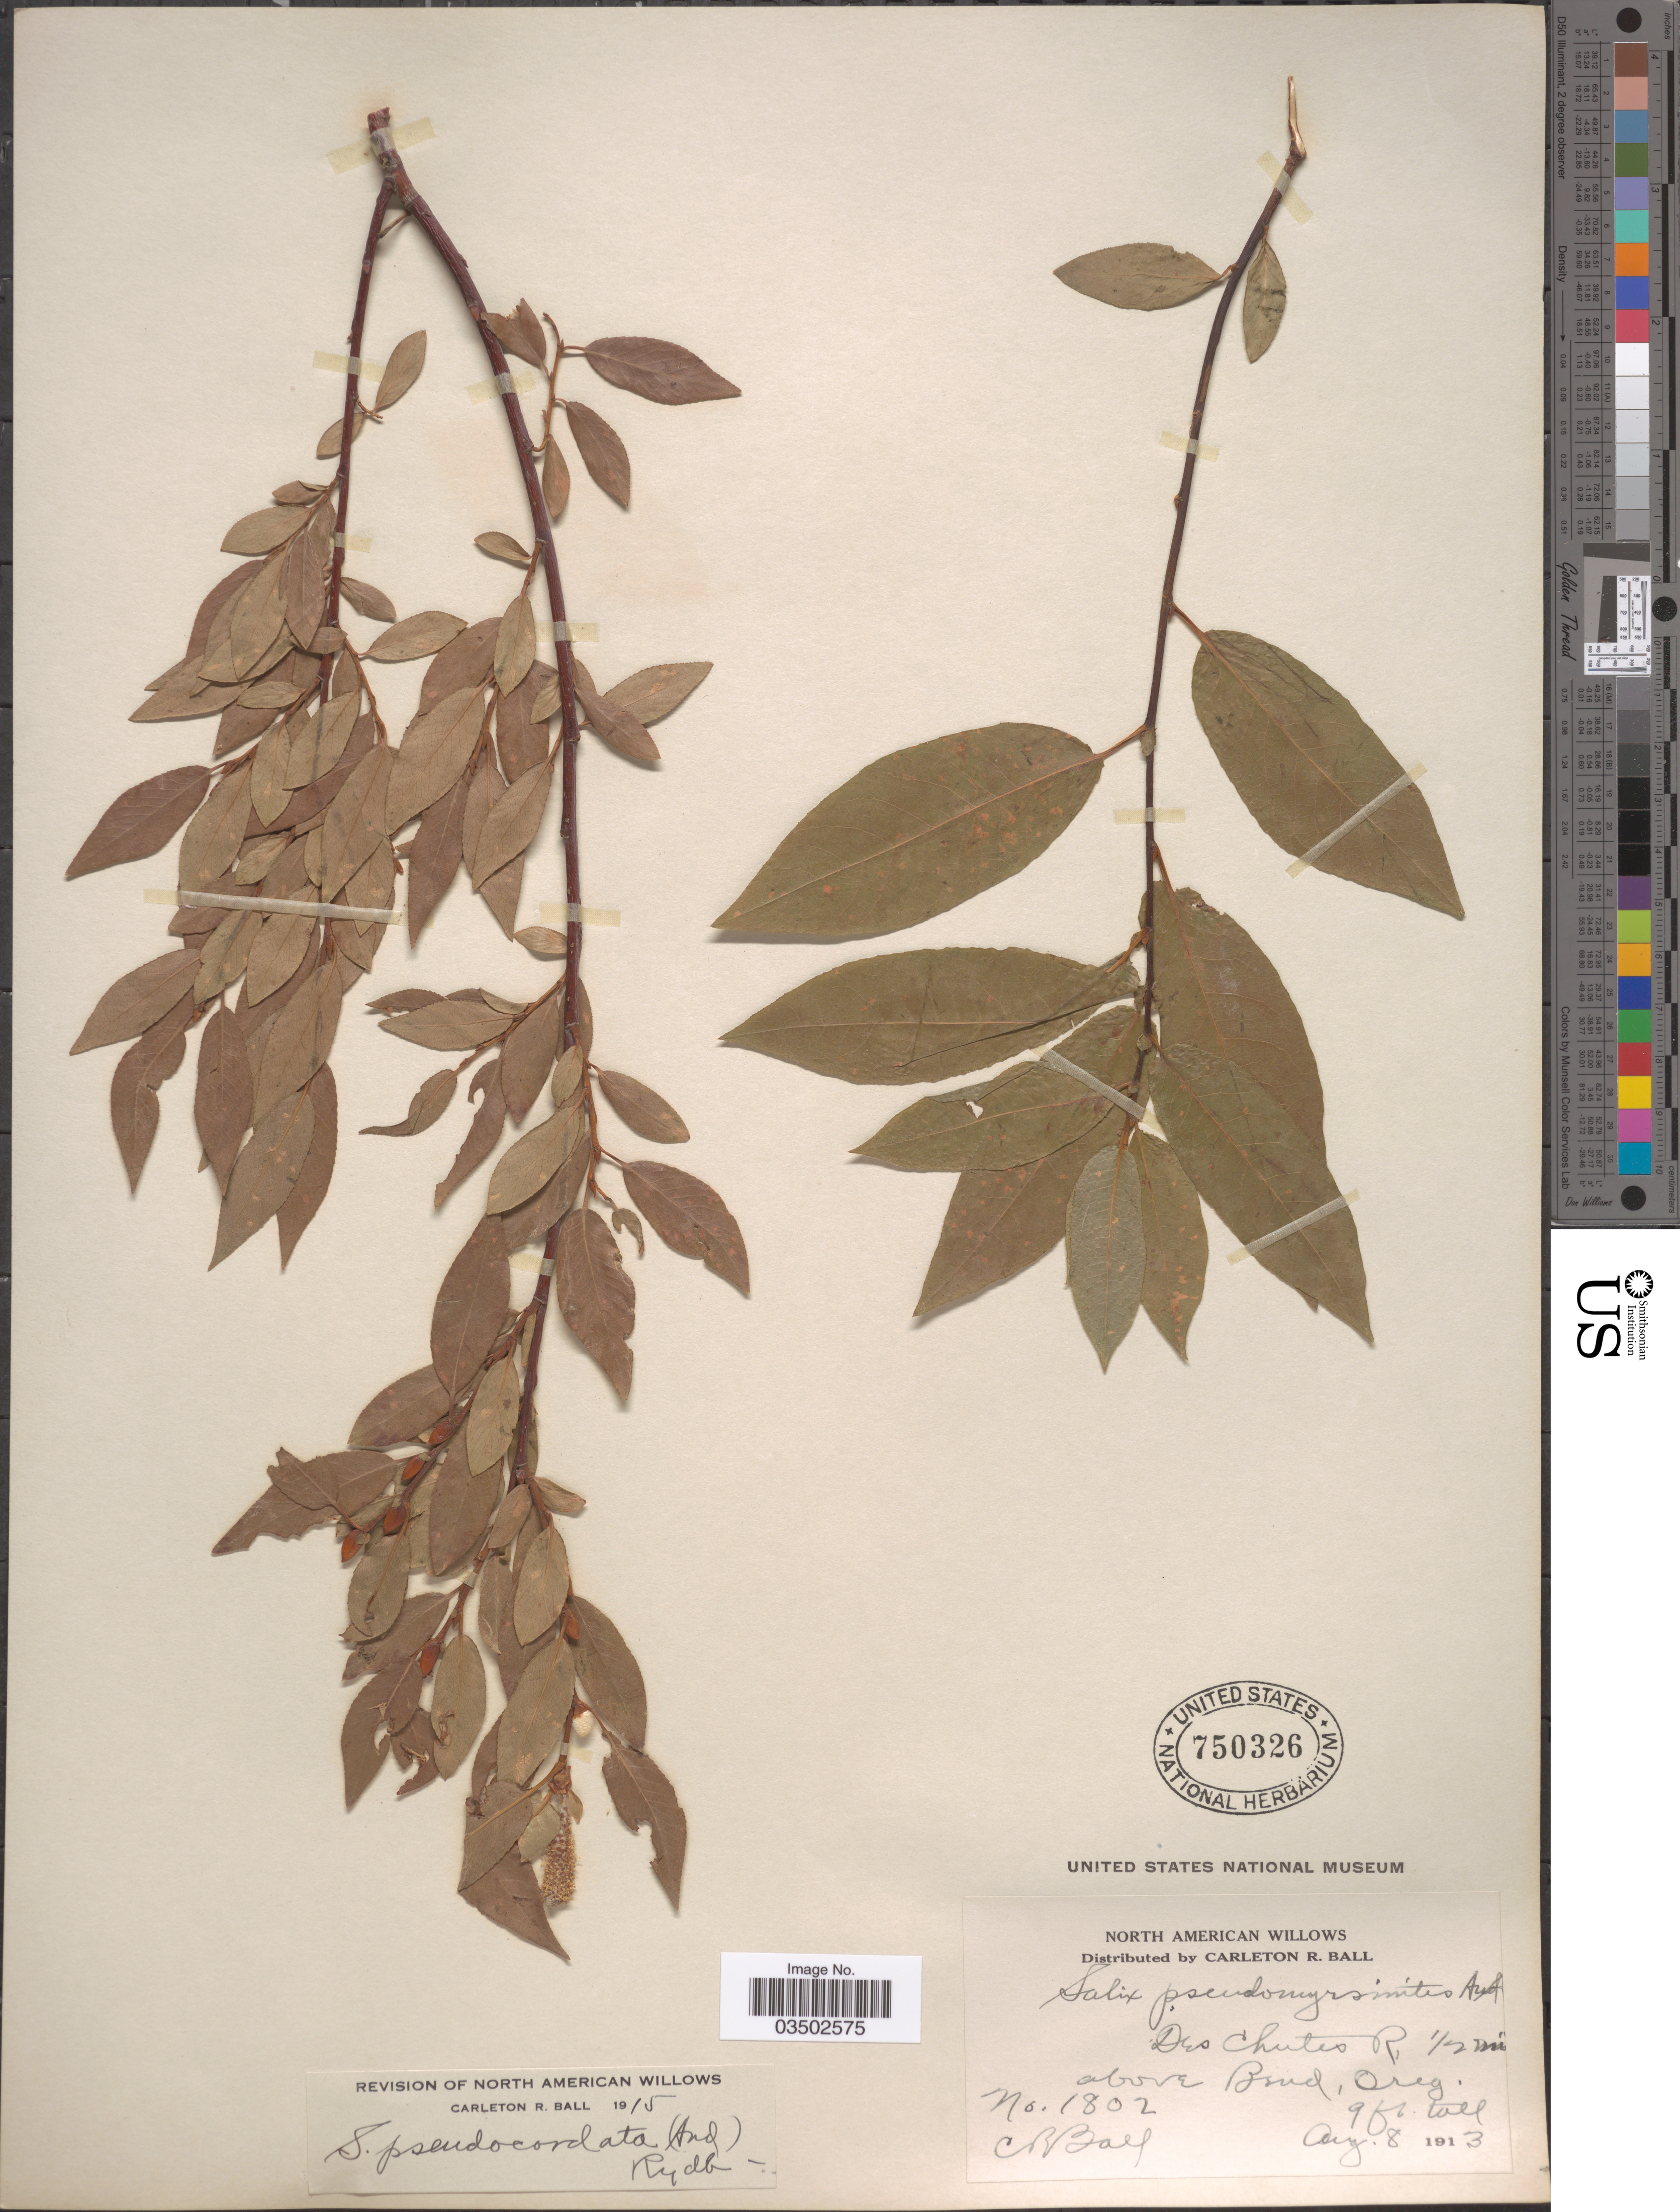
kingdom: Plantae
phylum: Tracheophyta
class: Magnoliopsida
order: Malpighiales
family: Salicaceae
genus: Salix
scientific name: Salix pseudocordata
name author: (Andersson) Andersson ex Rydb.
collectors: C. R. Ball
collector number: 1802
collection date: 1913-08-08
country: United States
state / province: Oregon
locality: Des Chutes R, ½ mi above Bend.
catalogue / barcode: US 750326